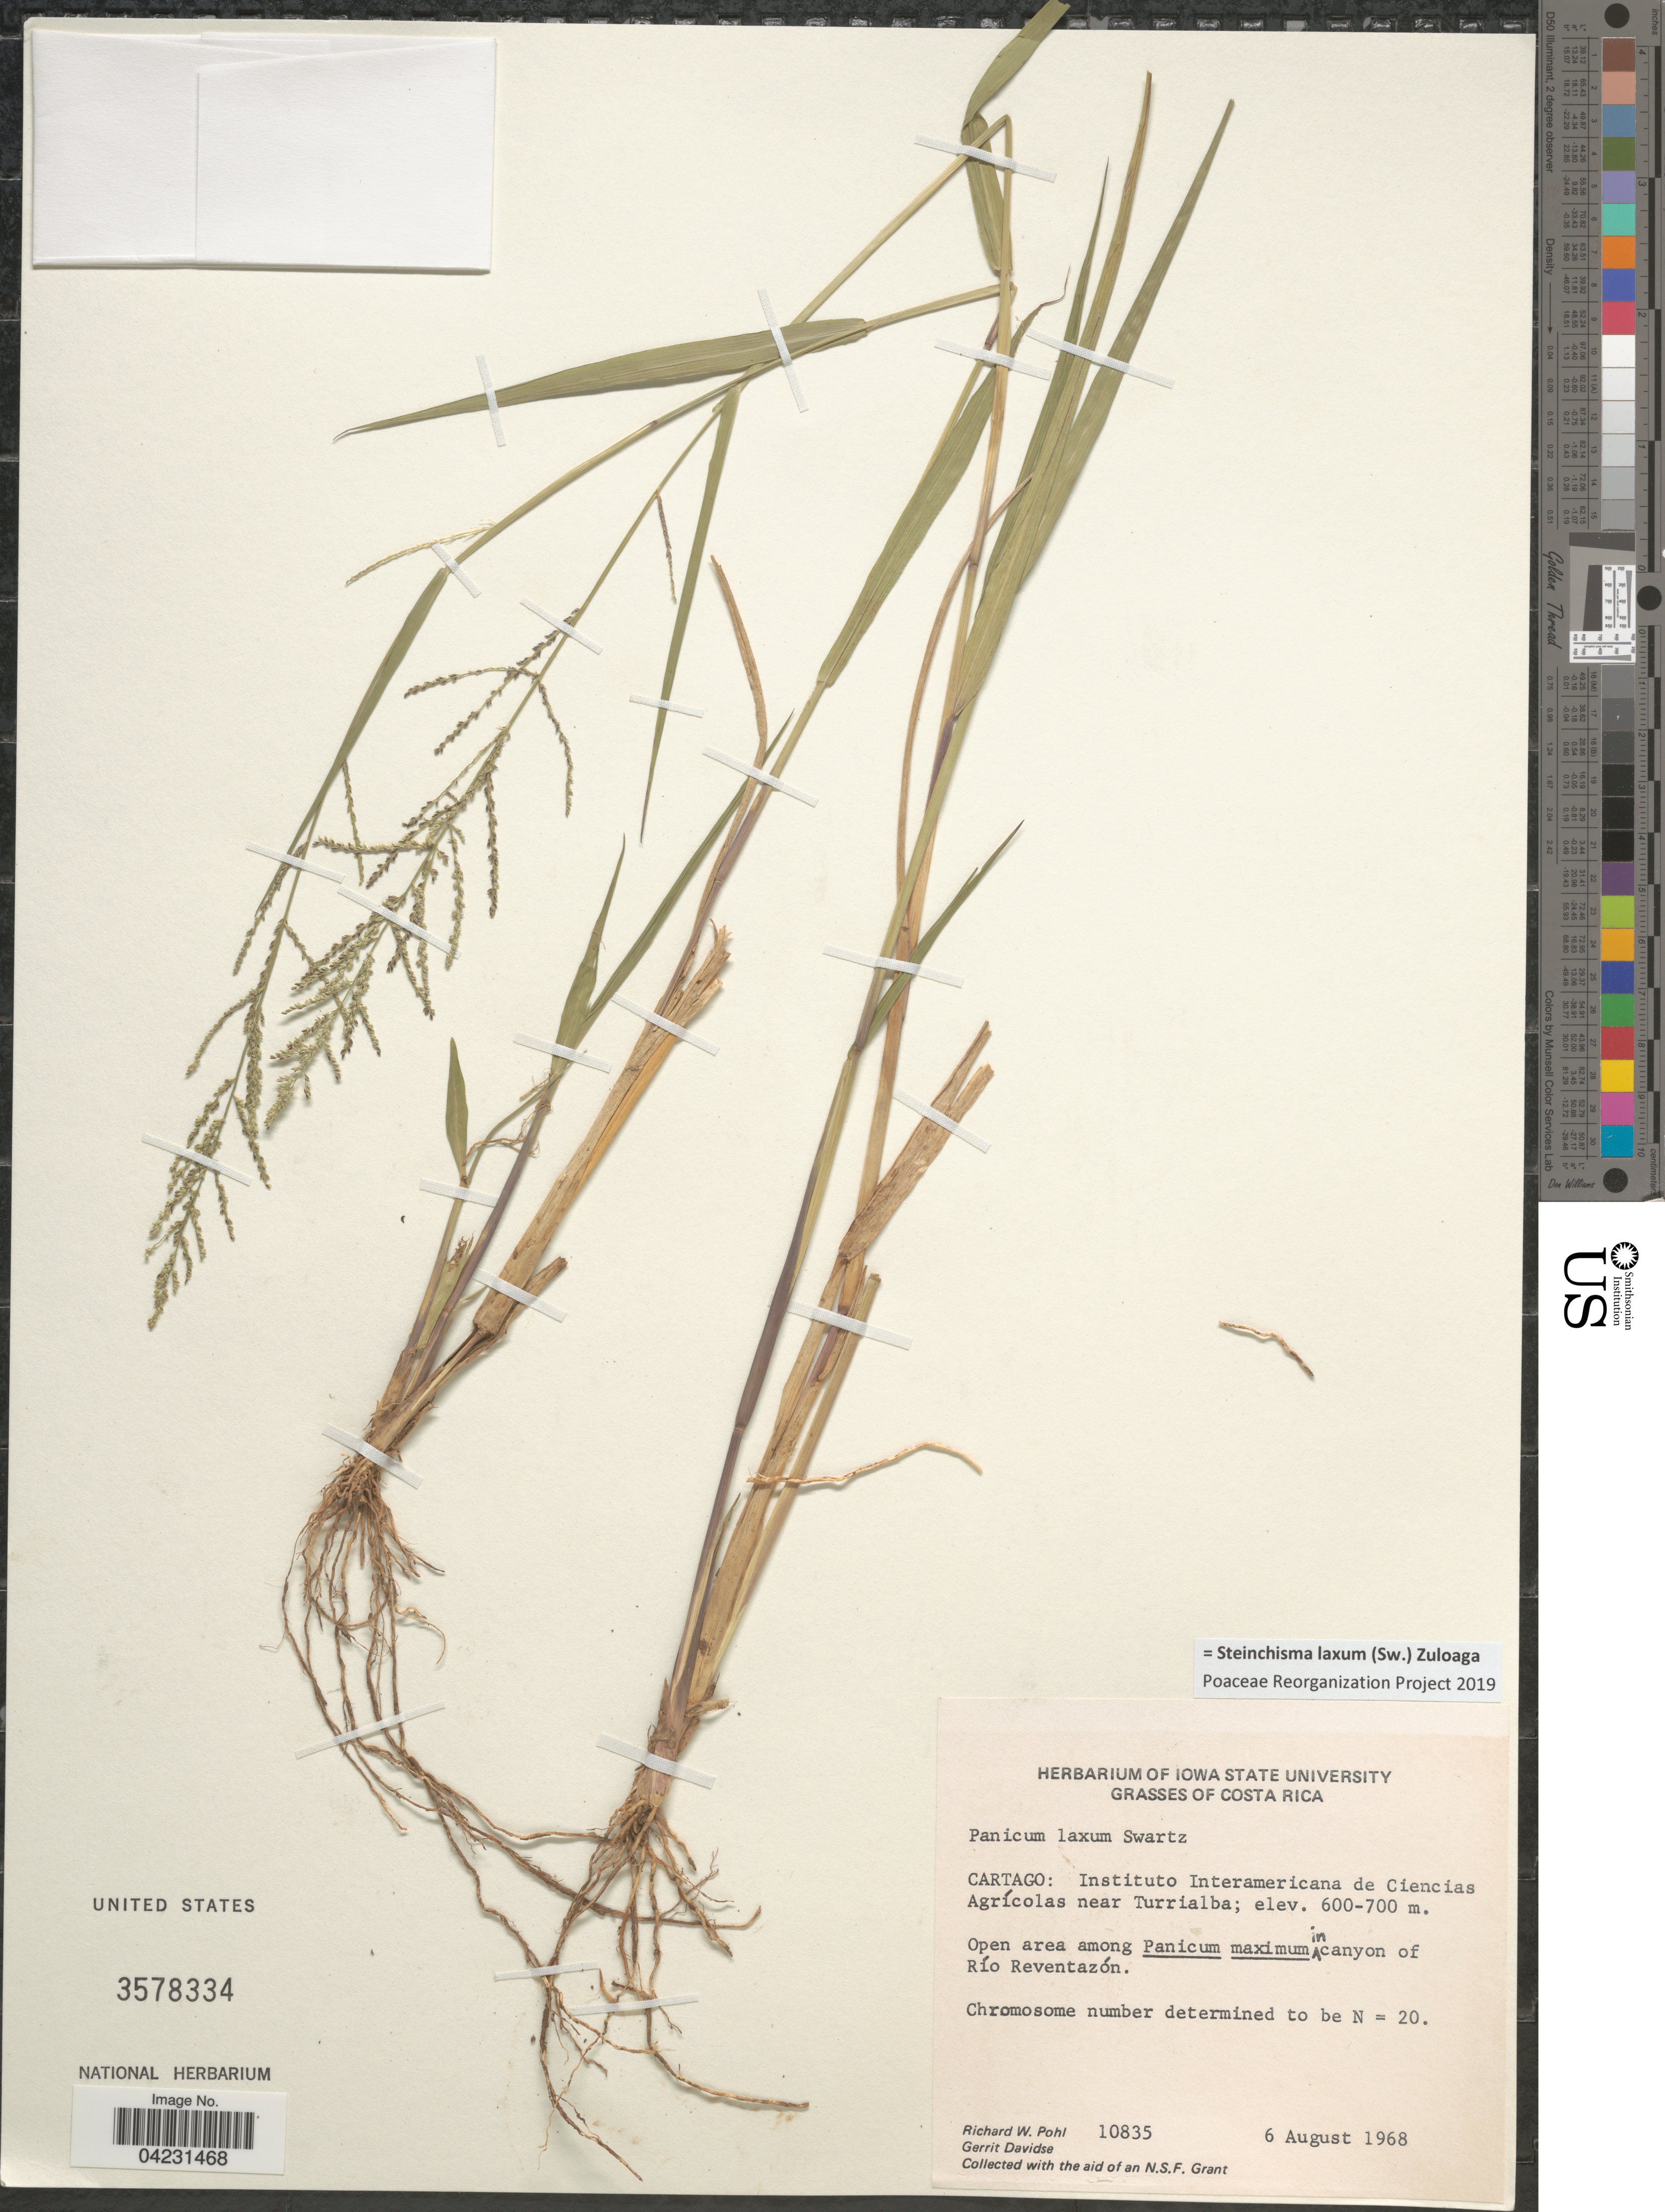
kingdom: Plantae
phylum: Tracheophyta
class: Liliopsida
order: Poales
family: Poaceae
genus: Steinchisma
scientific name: Steinchisma laxum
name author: (Sw.) Zuloaga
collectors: R. W. Pohl & G. Davidse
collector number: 10835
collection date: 1968-08-06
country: Costa Rica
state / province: Cartago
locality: Instituto Interamericana de Ciencias Agrícolas near Turrialba. Open area among Panicum maximum in canyon of Río Reventazón.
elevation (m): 600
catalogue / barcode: US 3578334